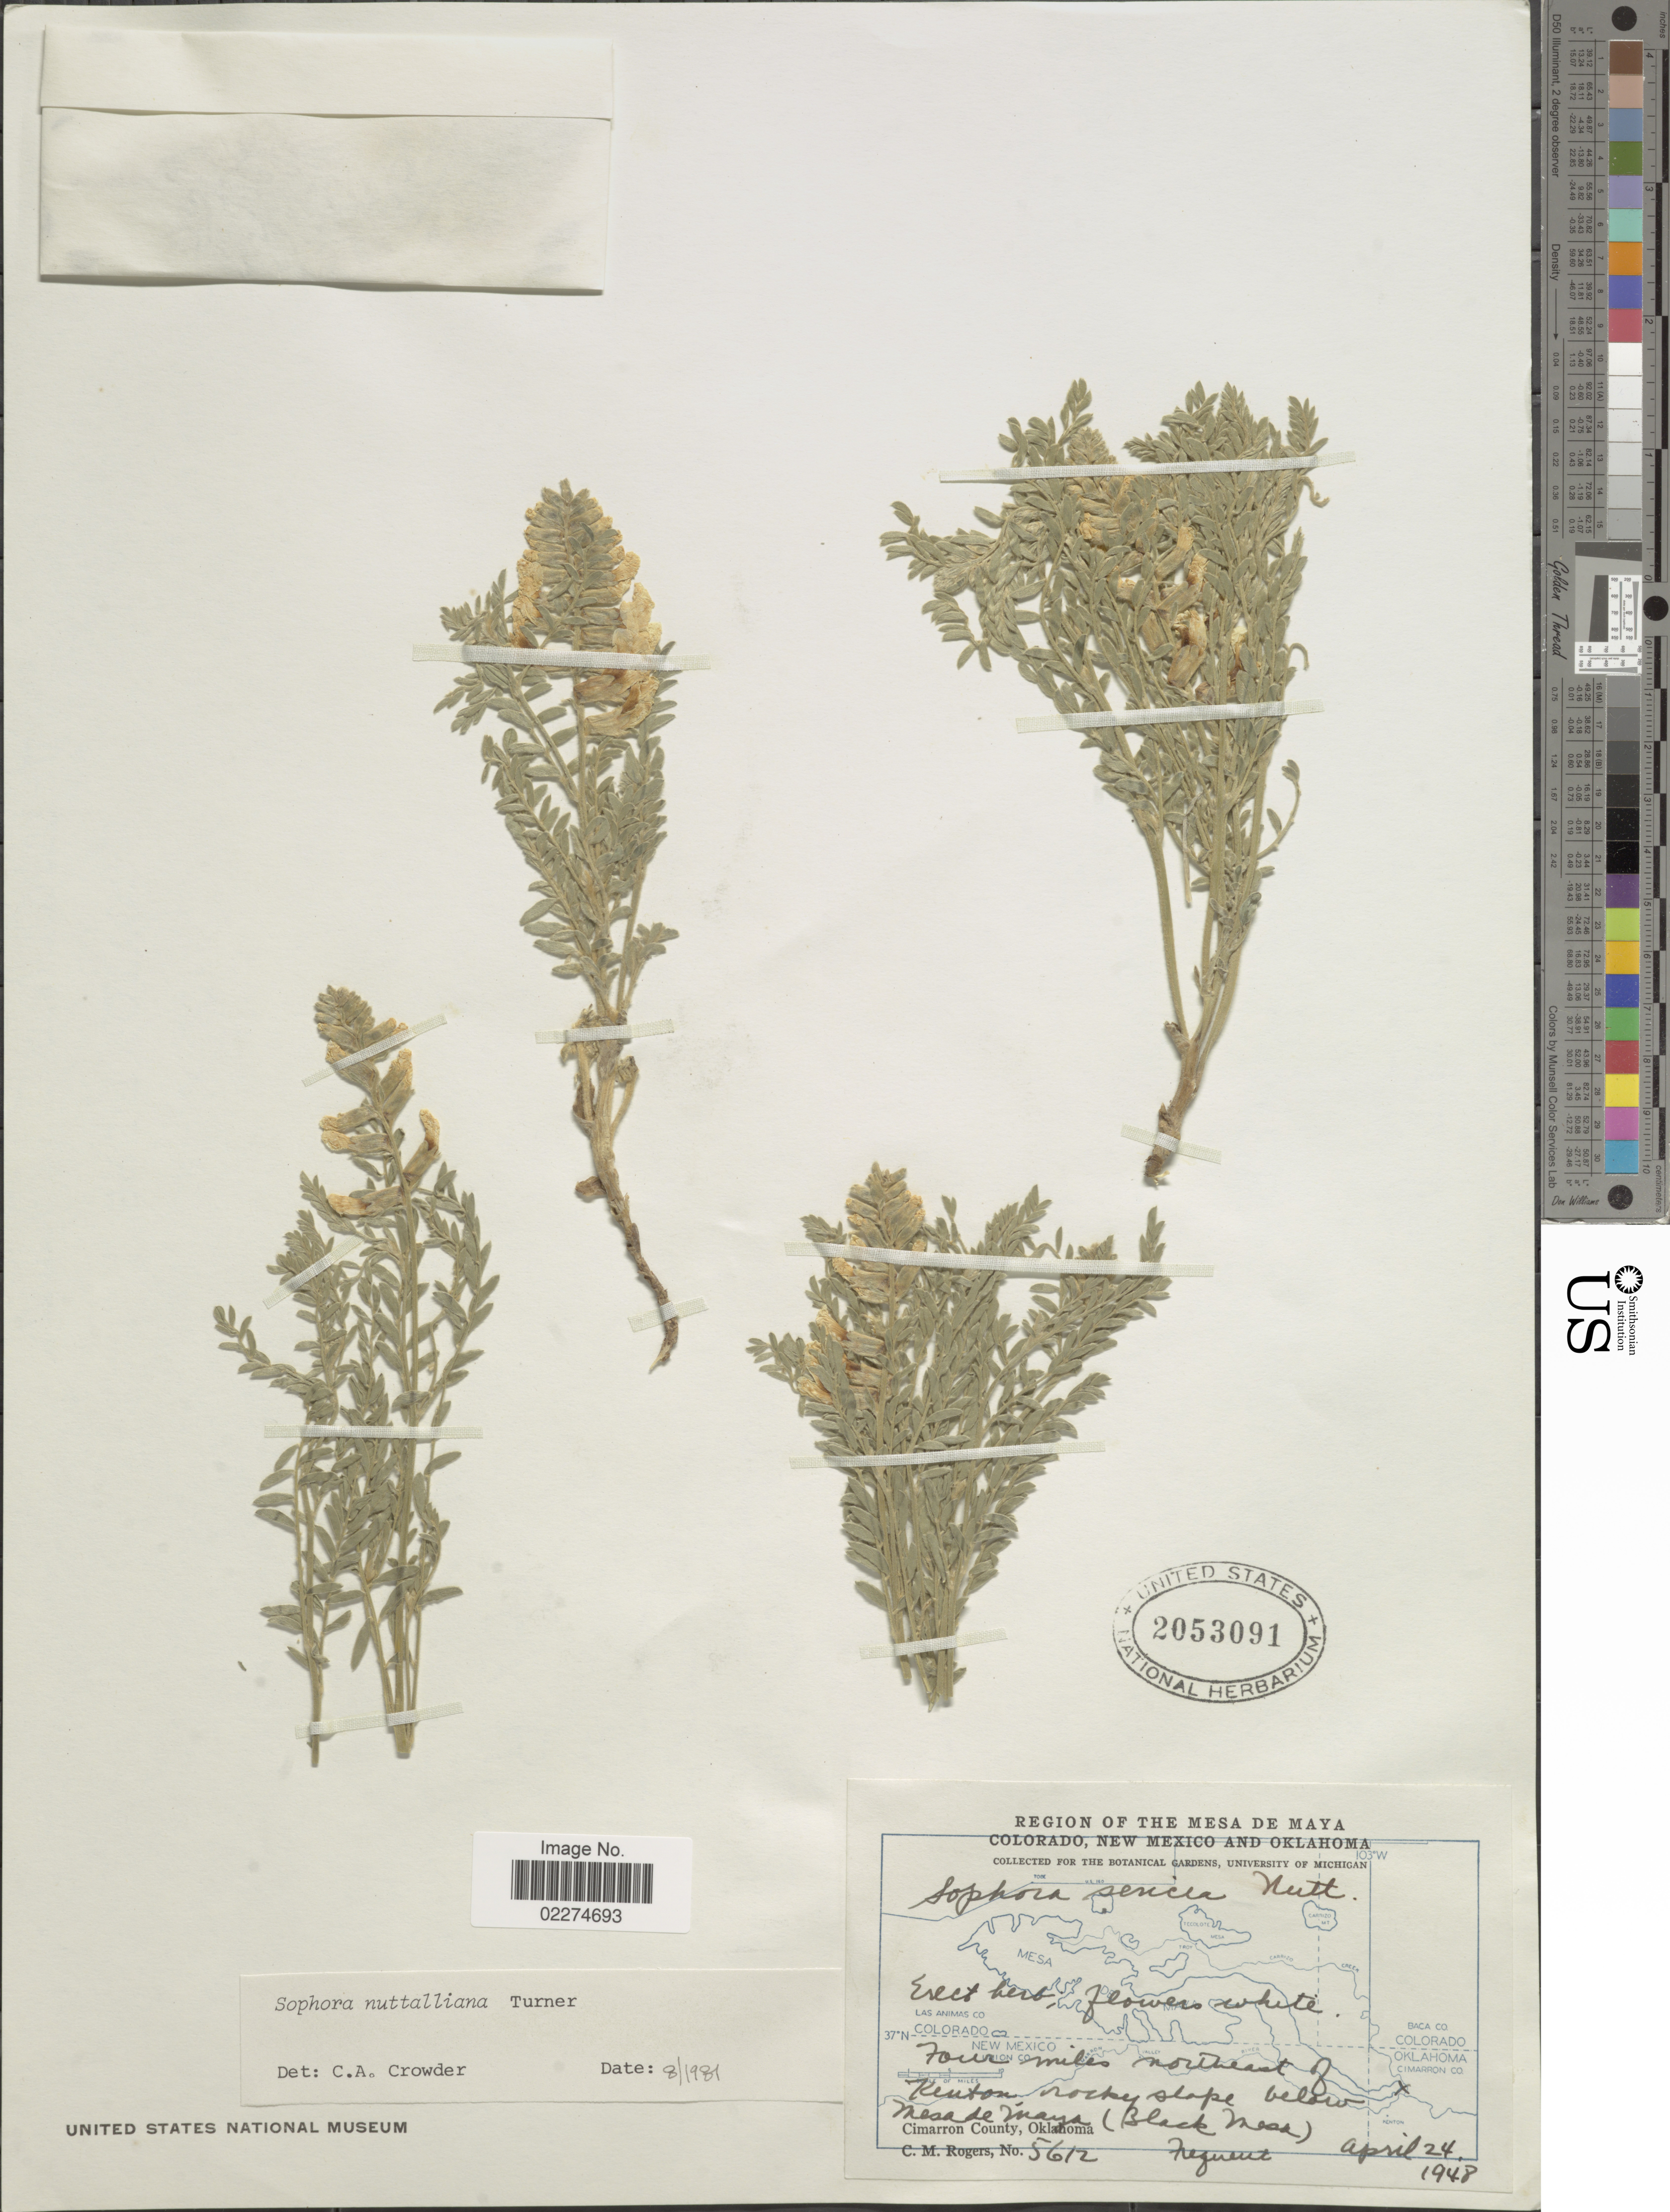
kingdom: Plantae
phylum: Tracheophyta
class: Magnoliopsida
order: Fabales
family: Fabaceae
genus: Sophora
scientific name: Sophora nuttalliana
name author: B.L. Turner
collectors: C. M. Rogers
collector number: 5612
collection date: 1948-04-24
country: United States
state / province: Oklahoma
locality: The Mesa de Maya, Four miles northeast of Kenton, rocky slope below, Mesade Maya (Black Mesa), Cimarron County, Oklahoma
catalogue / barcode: US 2053091